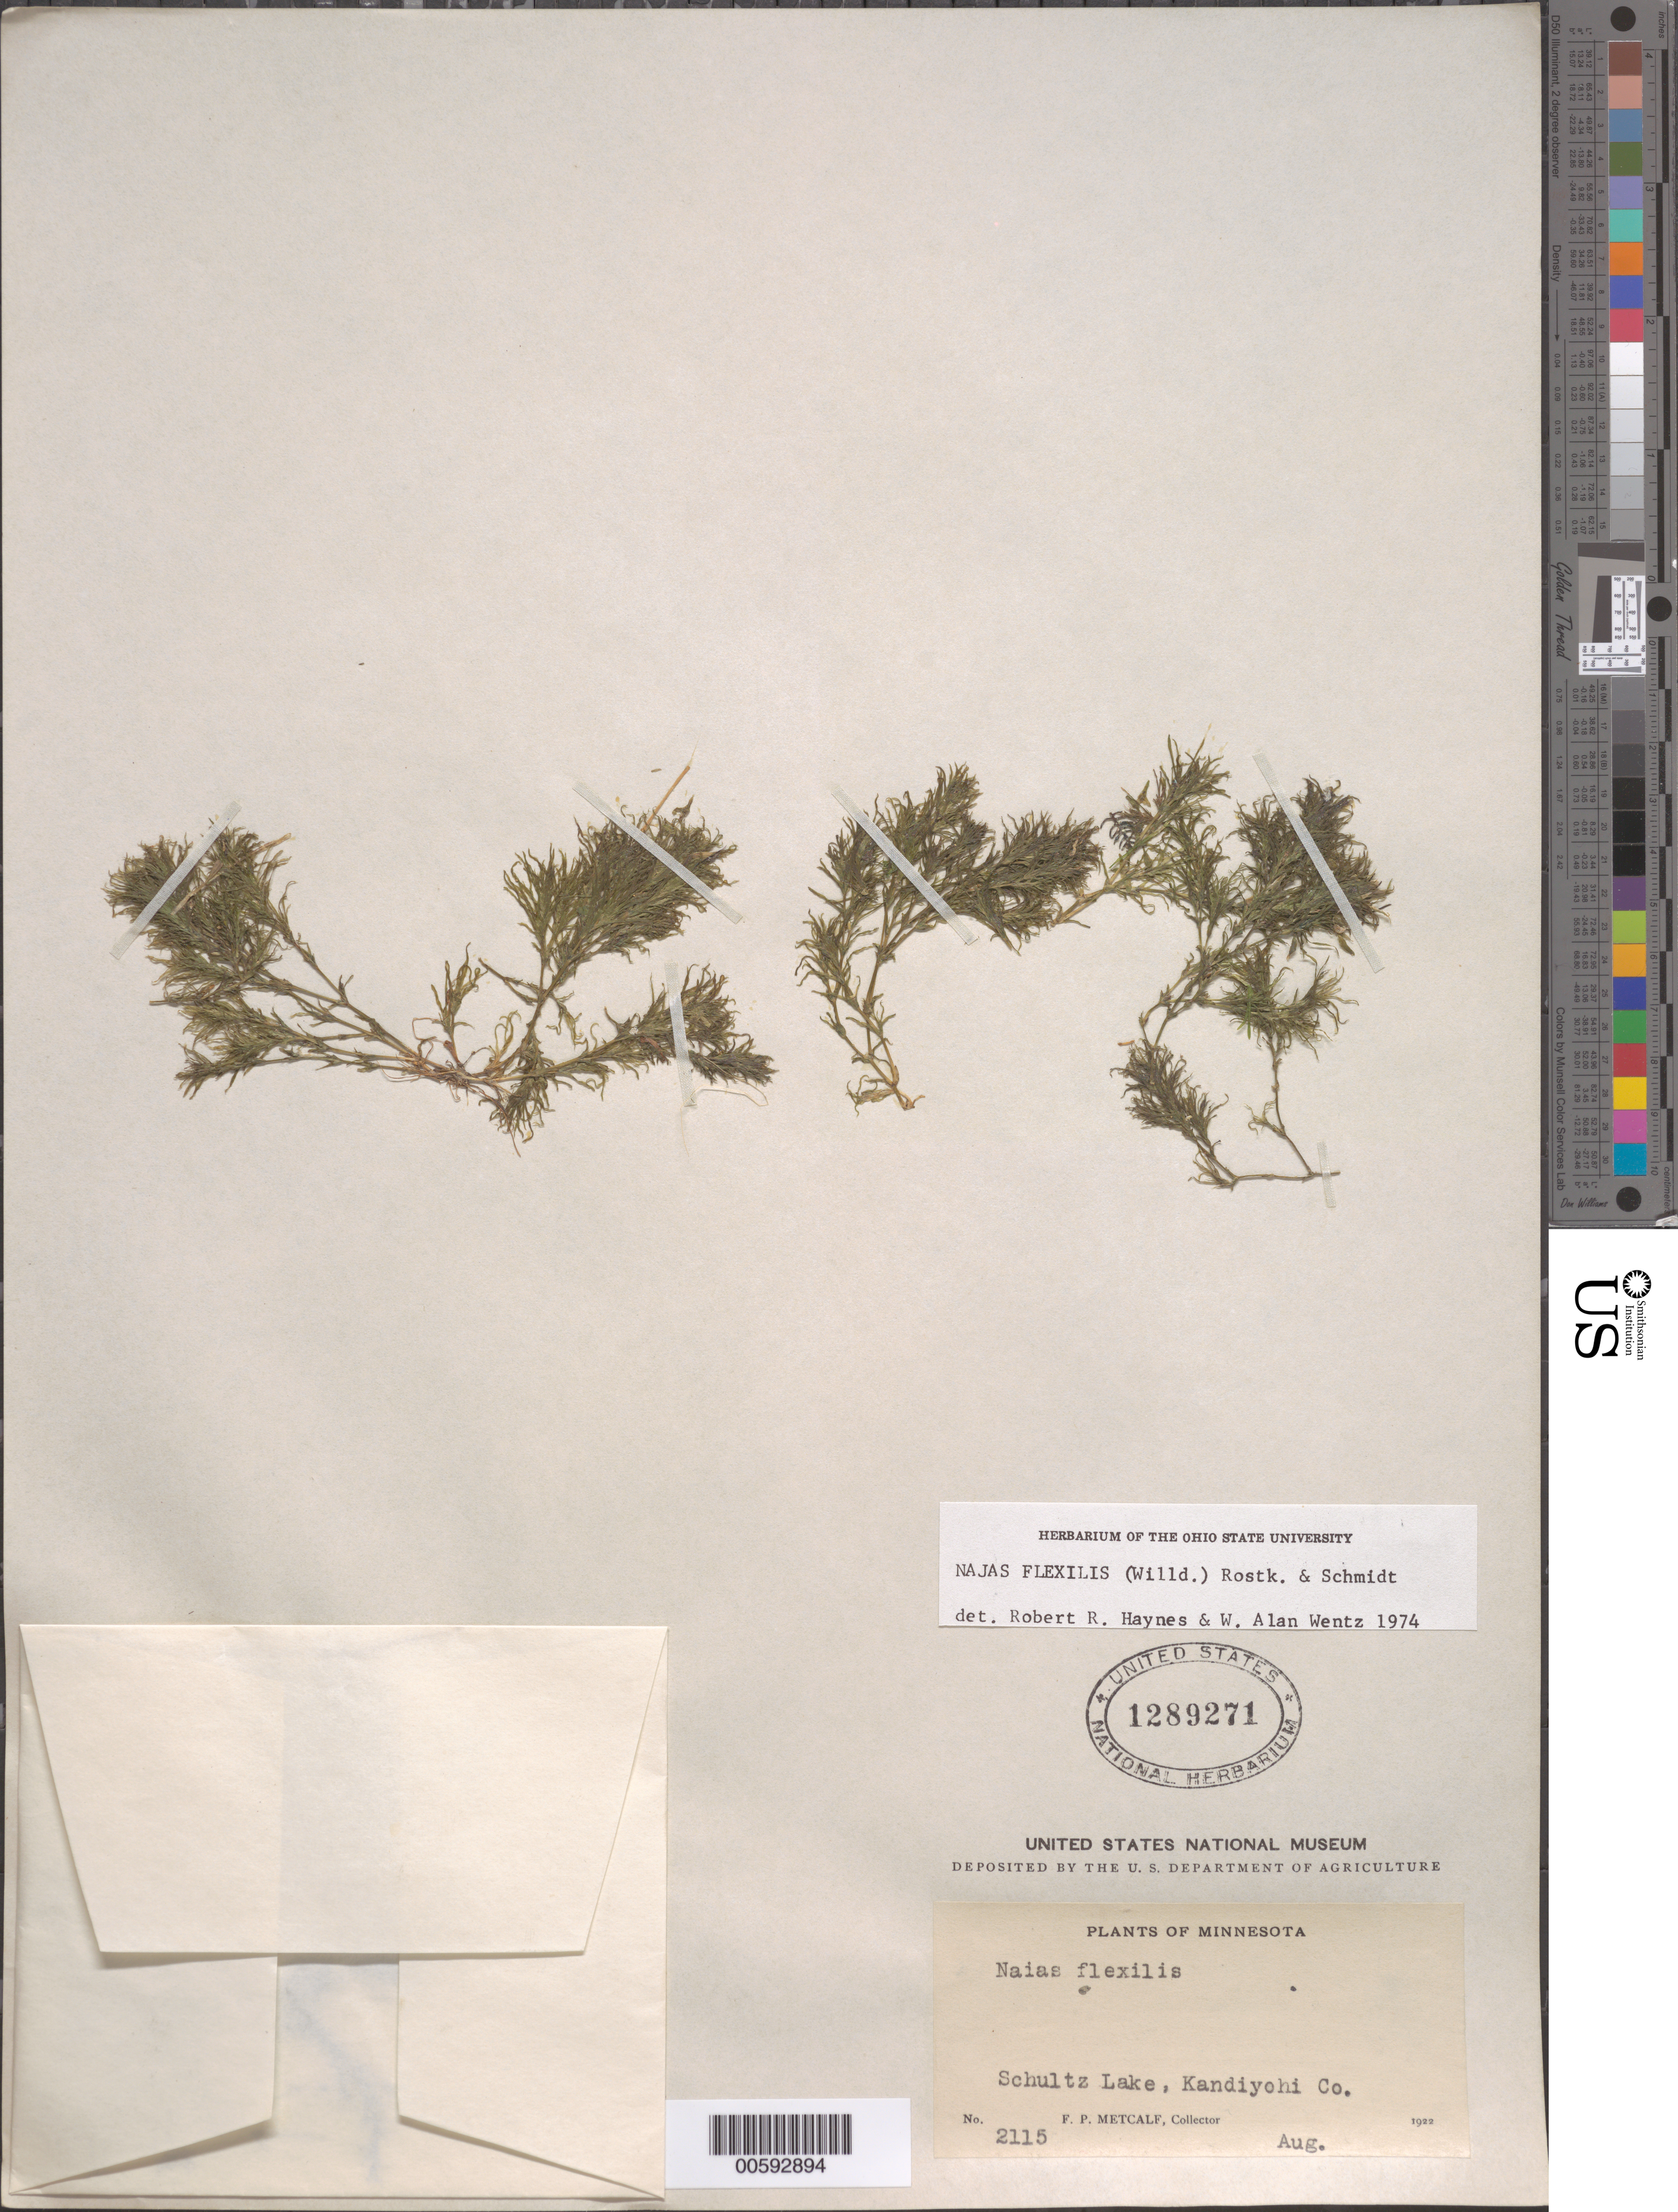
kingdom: Plantae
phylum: Tracheophyta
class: Liliopsida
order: Alismatales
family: Hydrocharitaceae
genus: Najas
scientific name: Najas flexilis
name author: (Willd.) Rostk. & Schmidt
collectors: F. P. Metcalf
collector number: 2115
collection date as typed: Aug 1922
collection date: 1922-08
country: United States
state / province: Minnesota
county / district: Kandiyohi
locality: Schultz Lake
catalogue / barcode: US 1289271